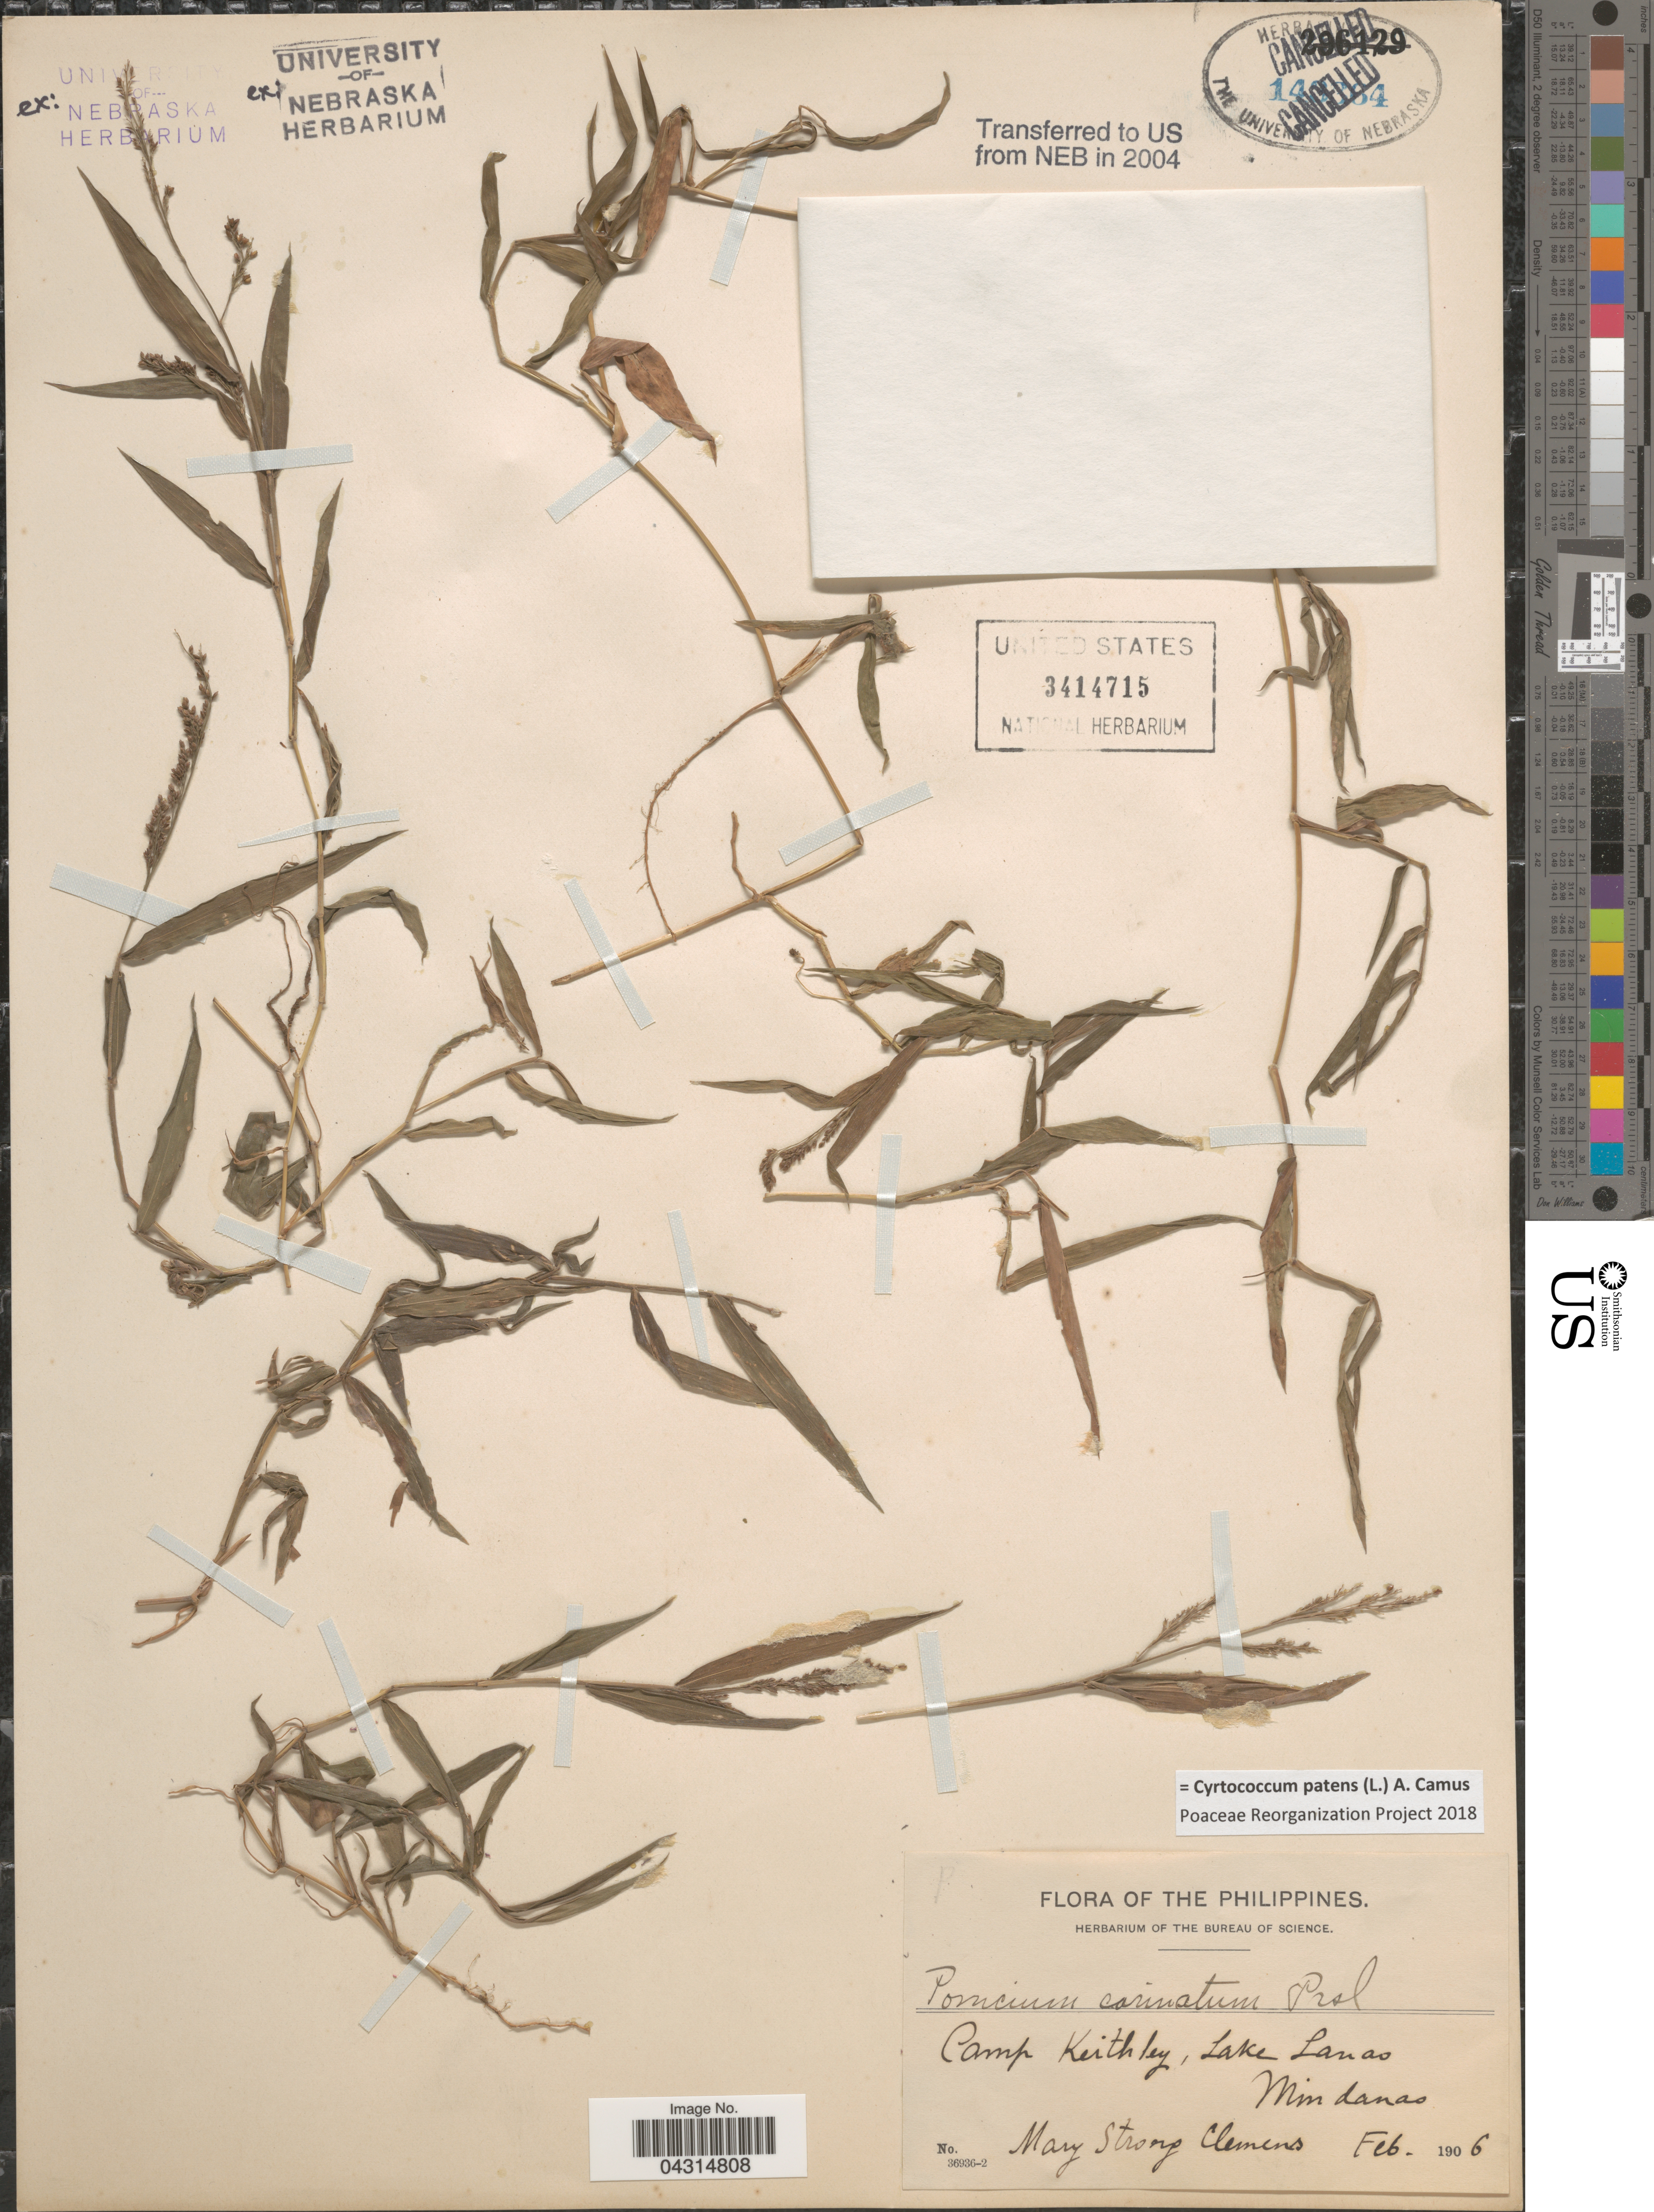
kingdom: Plantae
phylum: Tracheophyta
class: Liliopsida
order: Poales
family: Poaceae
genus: Cyrtococcum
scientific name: Cyrtococcum patens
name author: (L.) A. Camus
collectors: M. S. Clemens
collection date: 1906-02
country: Philippines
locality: Camp Keithley, Lake Lanao. Mindanao.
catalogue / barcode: US 3414715